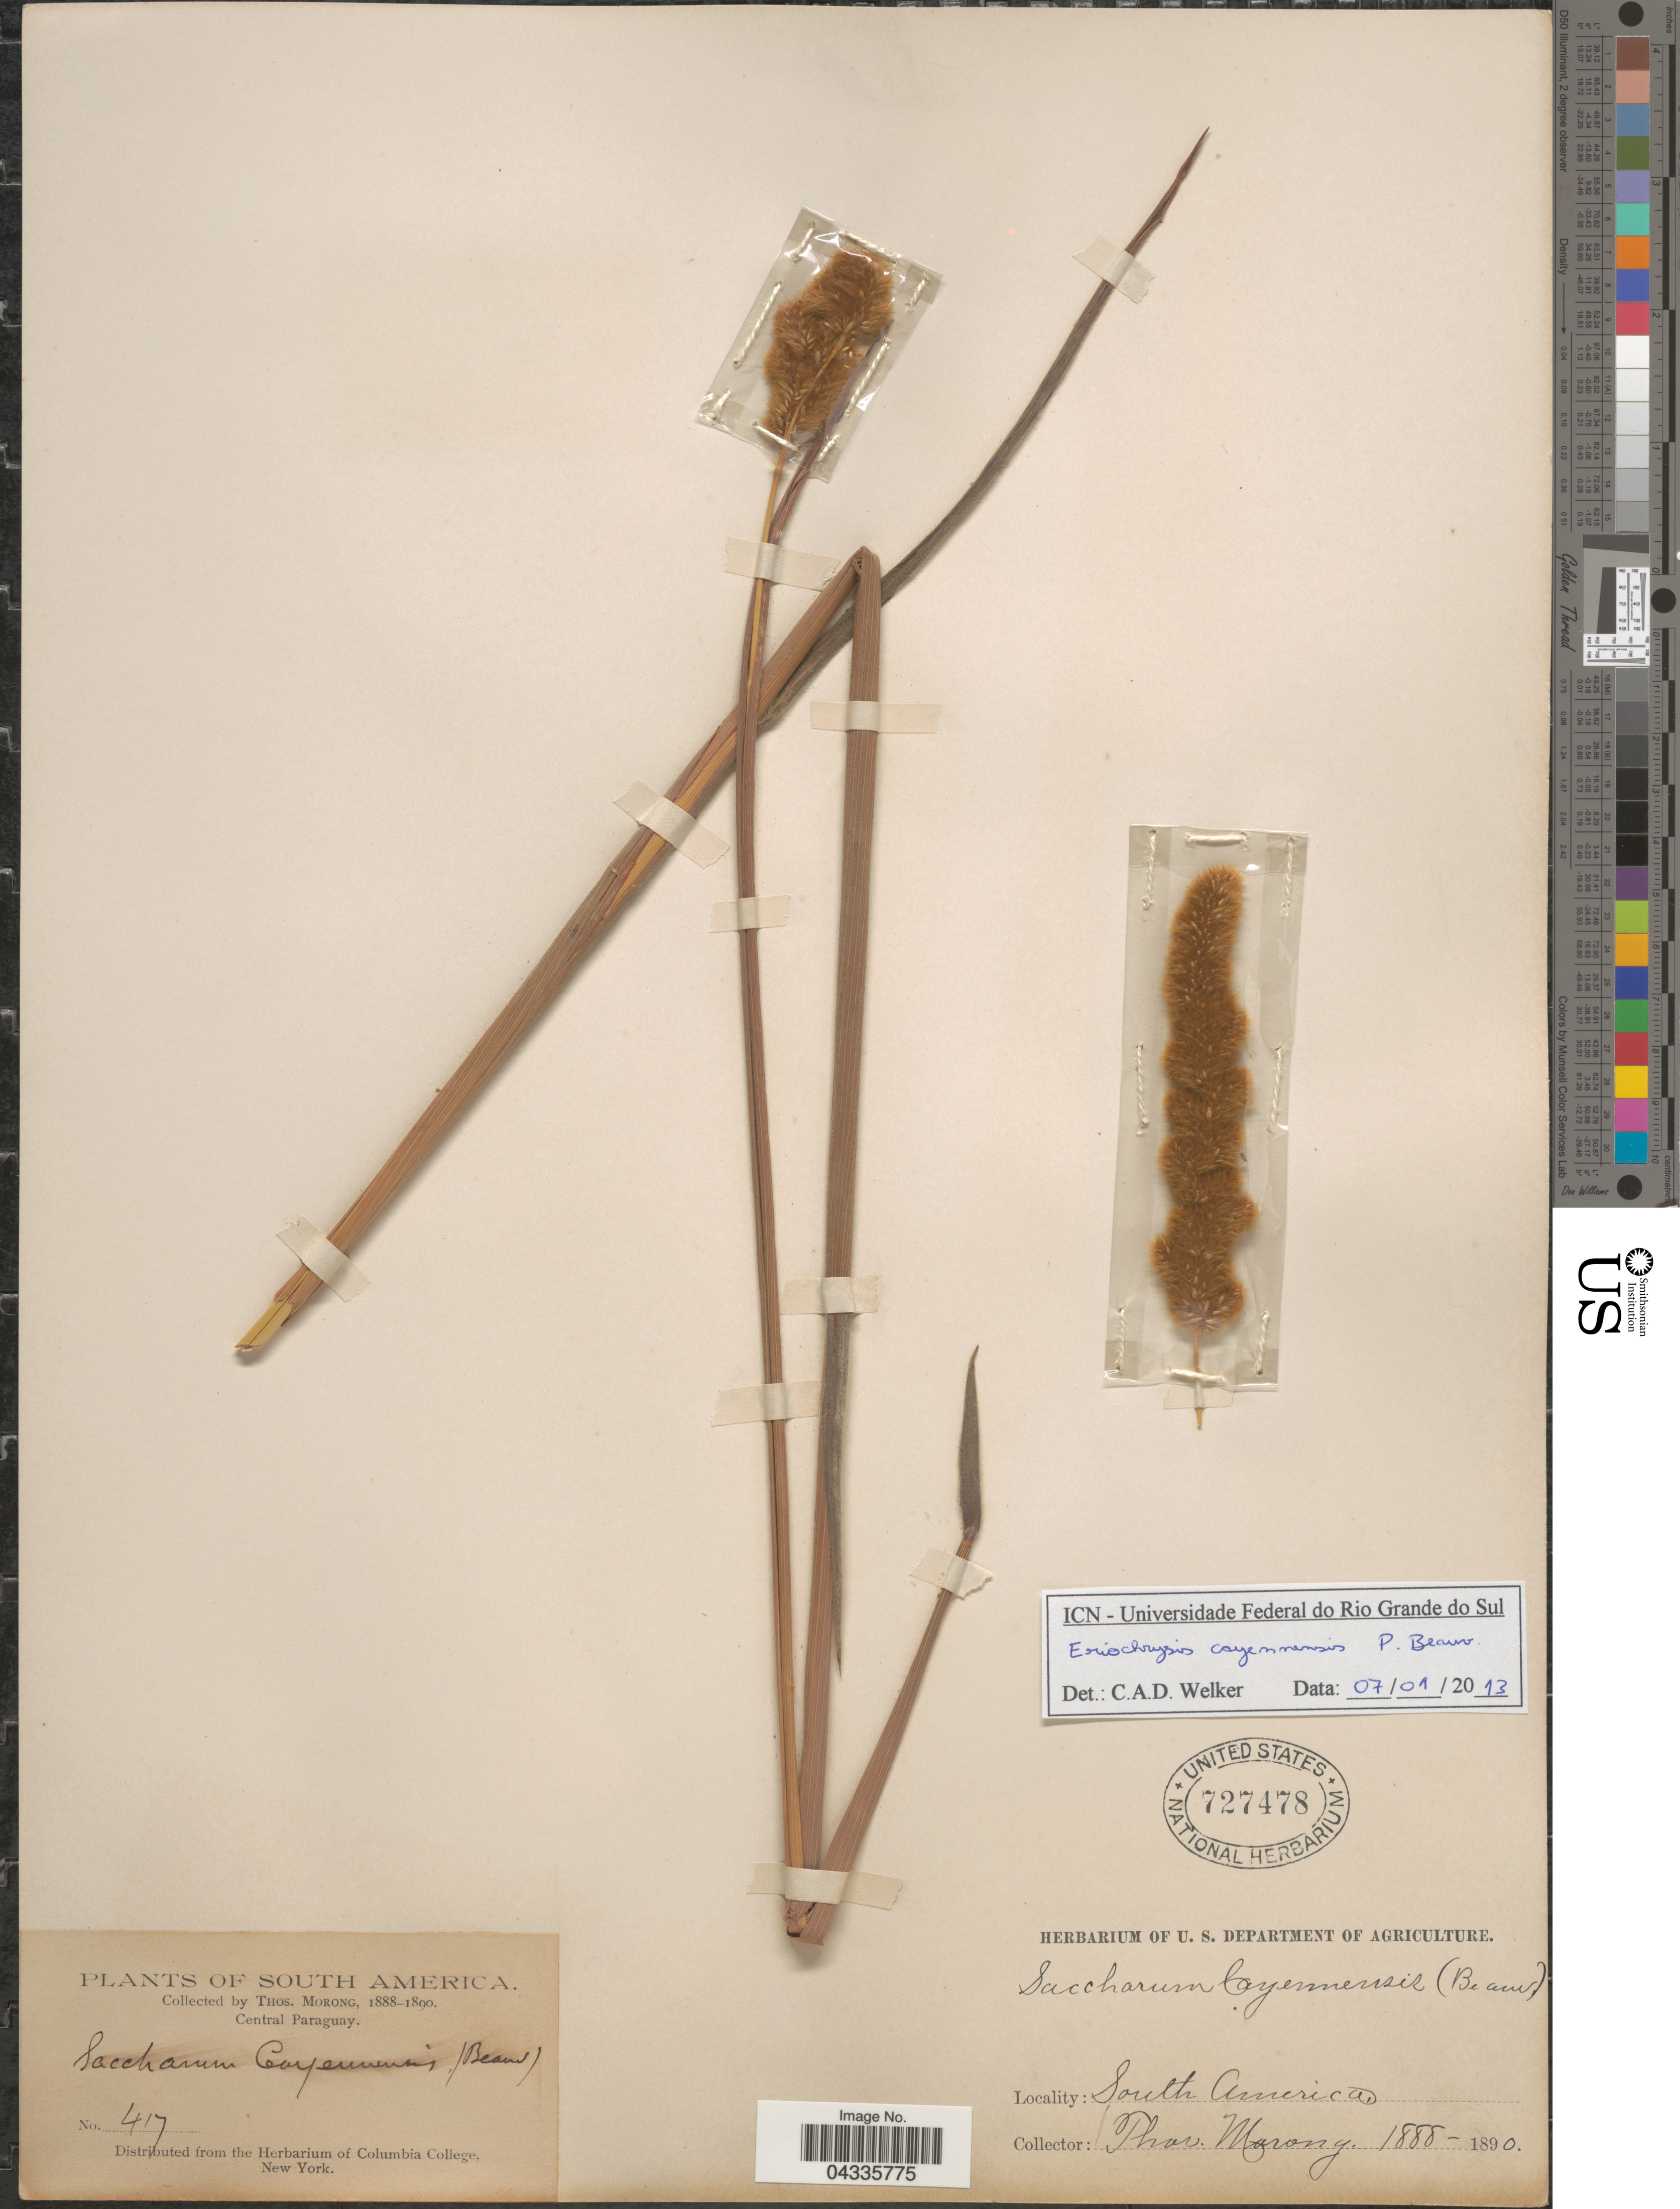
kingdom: Plantae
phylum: Tracheophyta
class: Liliopsida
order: Poales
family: Poaceae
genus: Eriochrysis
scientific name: Eriochrysis cayennensis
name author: P. Beauv.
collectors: ex herb. T. Morong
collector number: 417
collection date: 1888/1890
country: Paraguay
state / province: Central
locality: Central Paraguay.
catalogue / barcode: US 727478